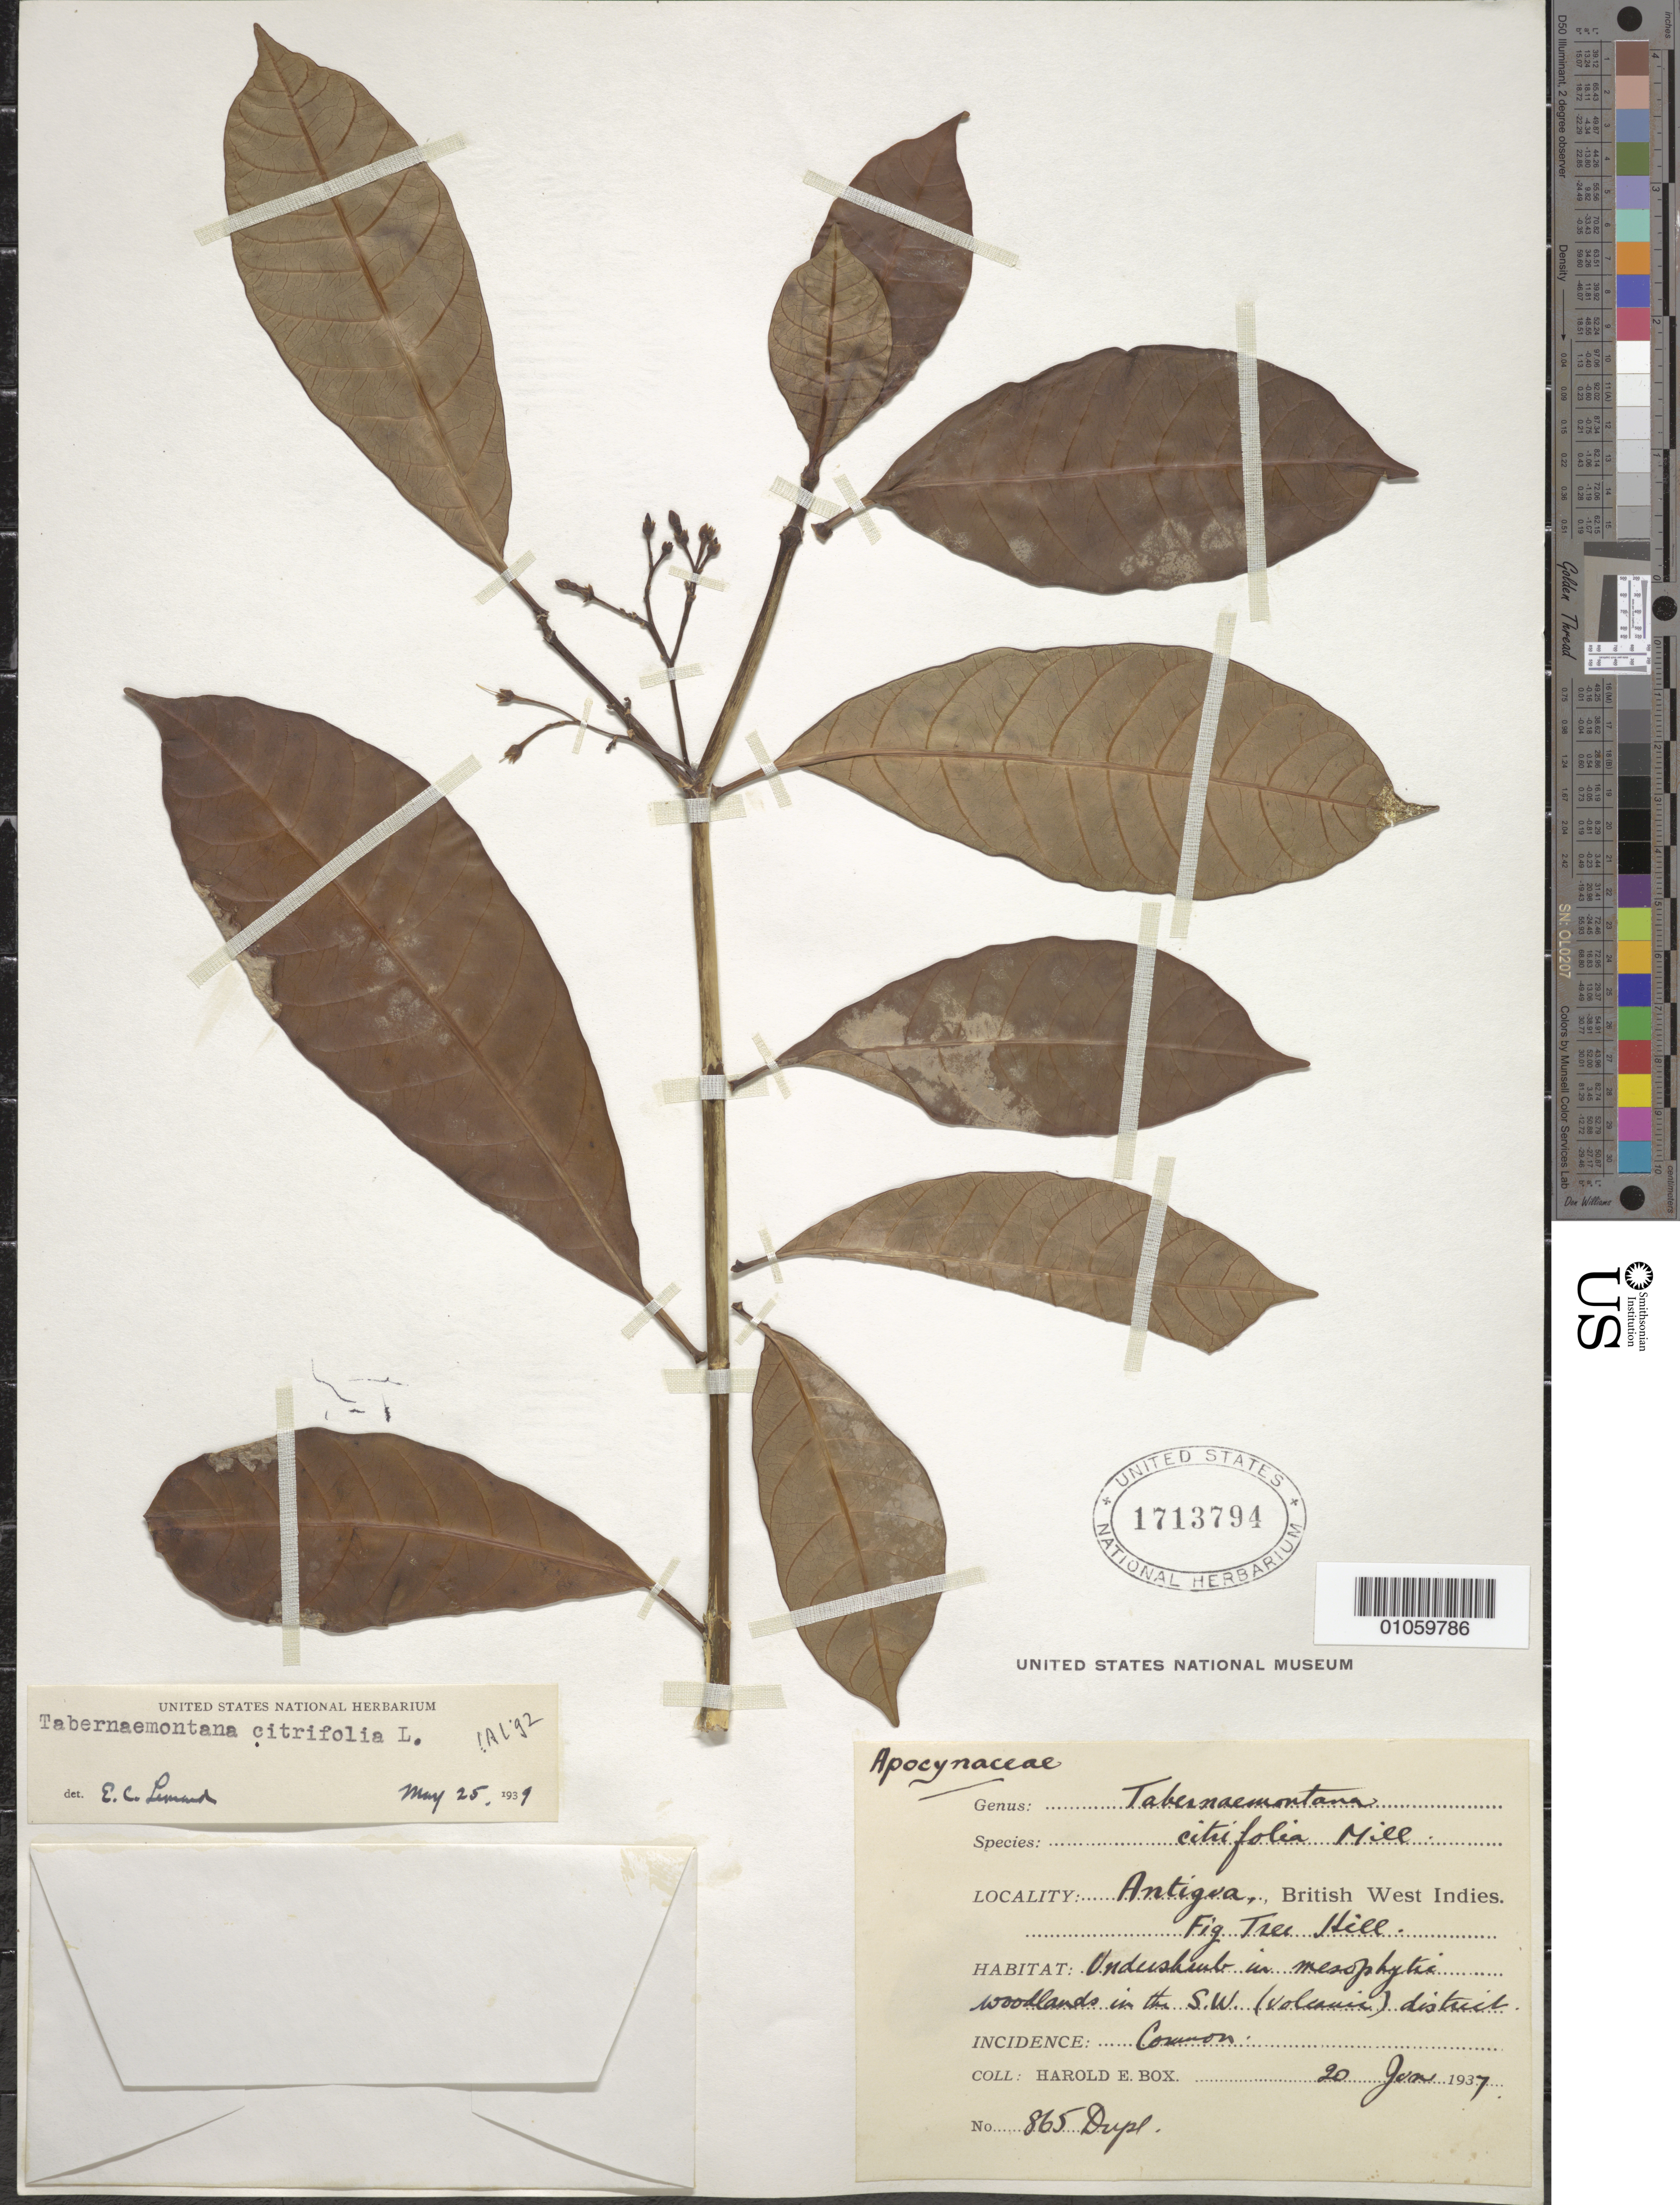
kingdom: Plantae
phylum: Tracheophyta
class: Magnoliopsida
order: Gentianales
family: Apocynaceae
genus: Tabernaemontana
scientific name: Tabernaemontana citrifolia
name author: L.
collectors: H. E. Box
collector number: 865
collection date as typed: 20 Jun 1937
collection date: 1937-06-20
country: Antigua and Barbuda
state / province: Saint John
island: Antigua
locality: Fig Tree Hill; S.W. (volcanic) district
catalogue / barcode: US 1713794